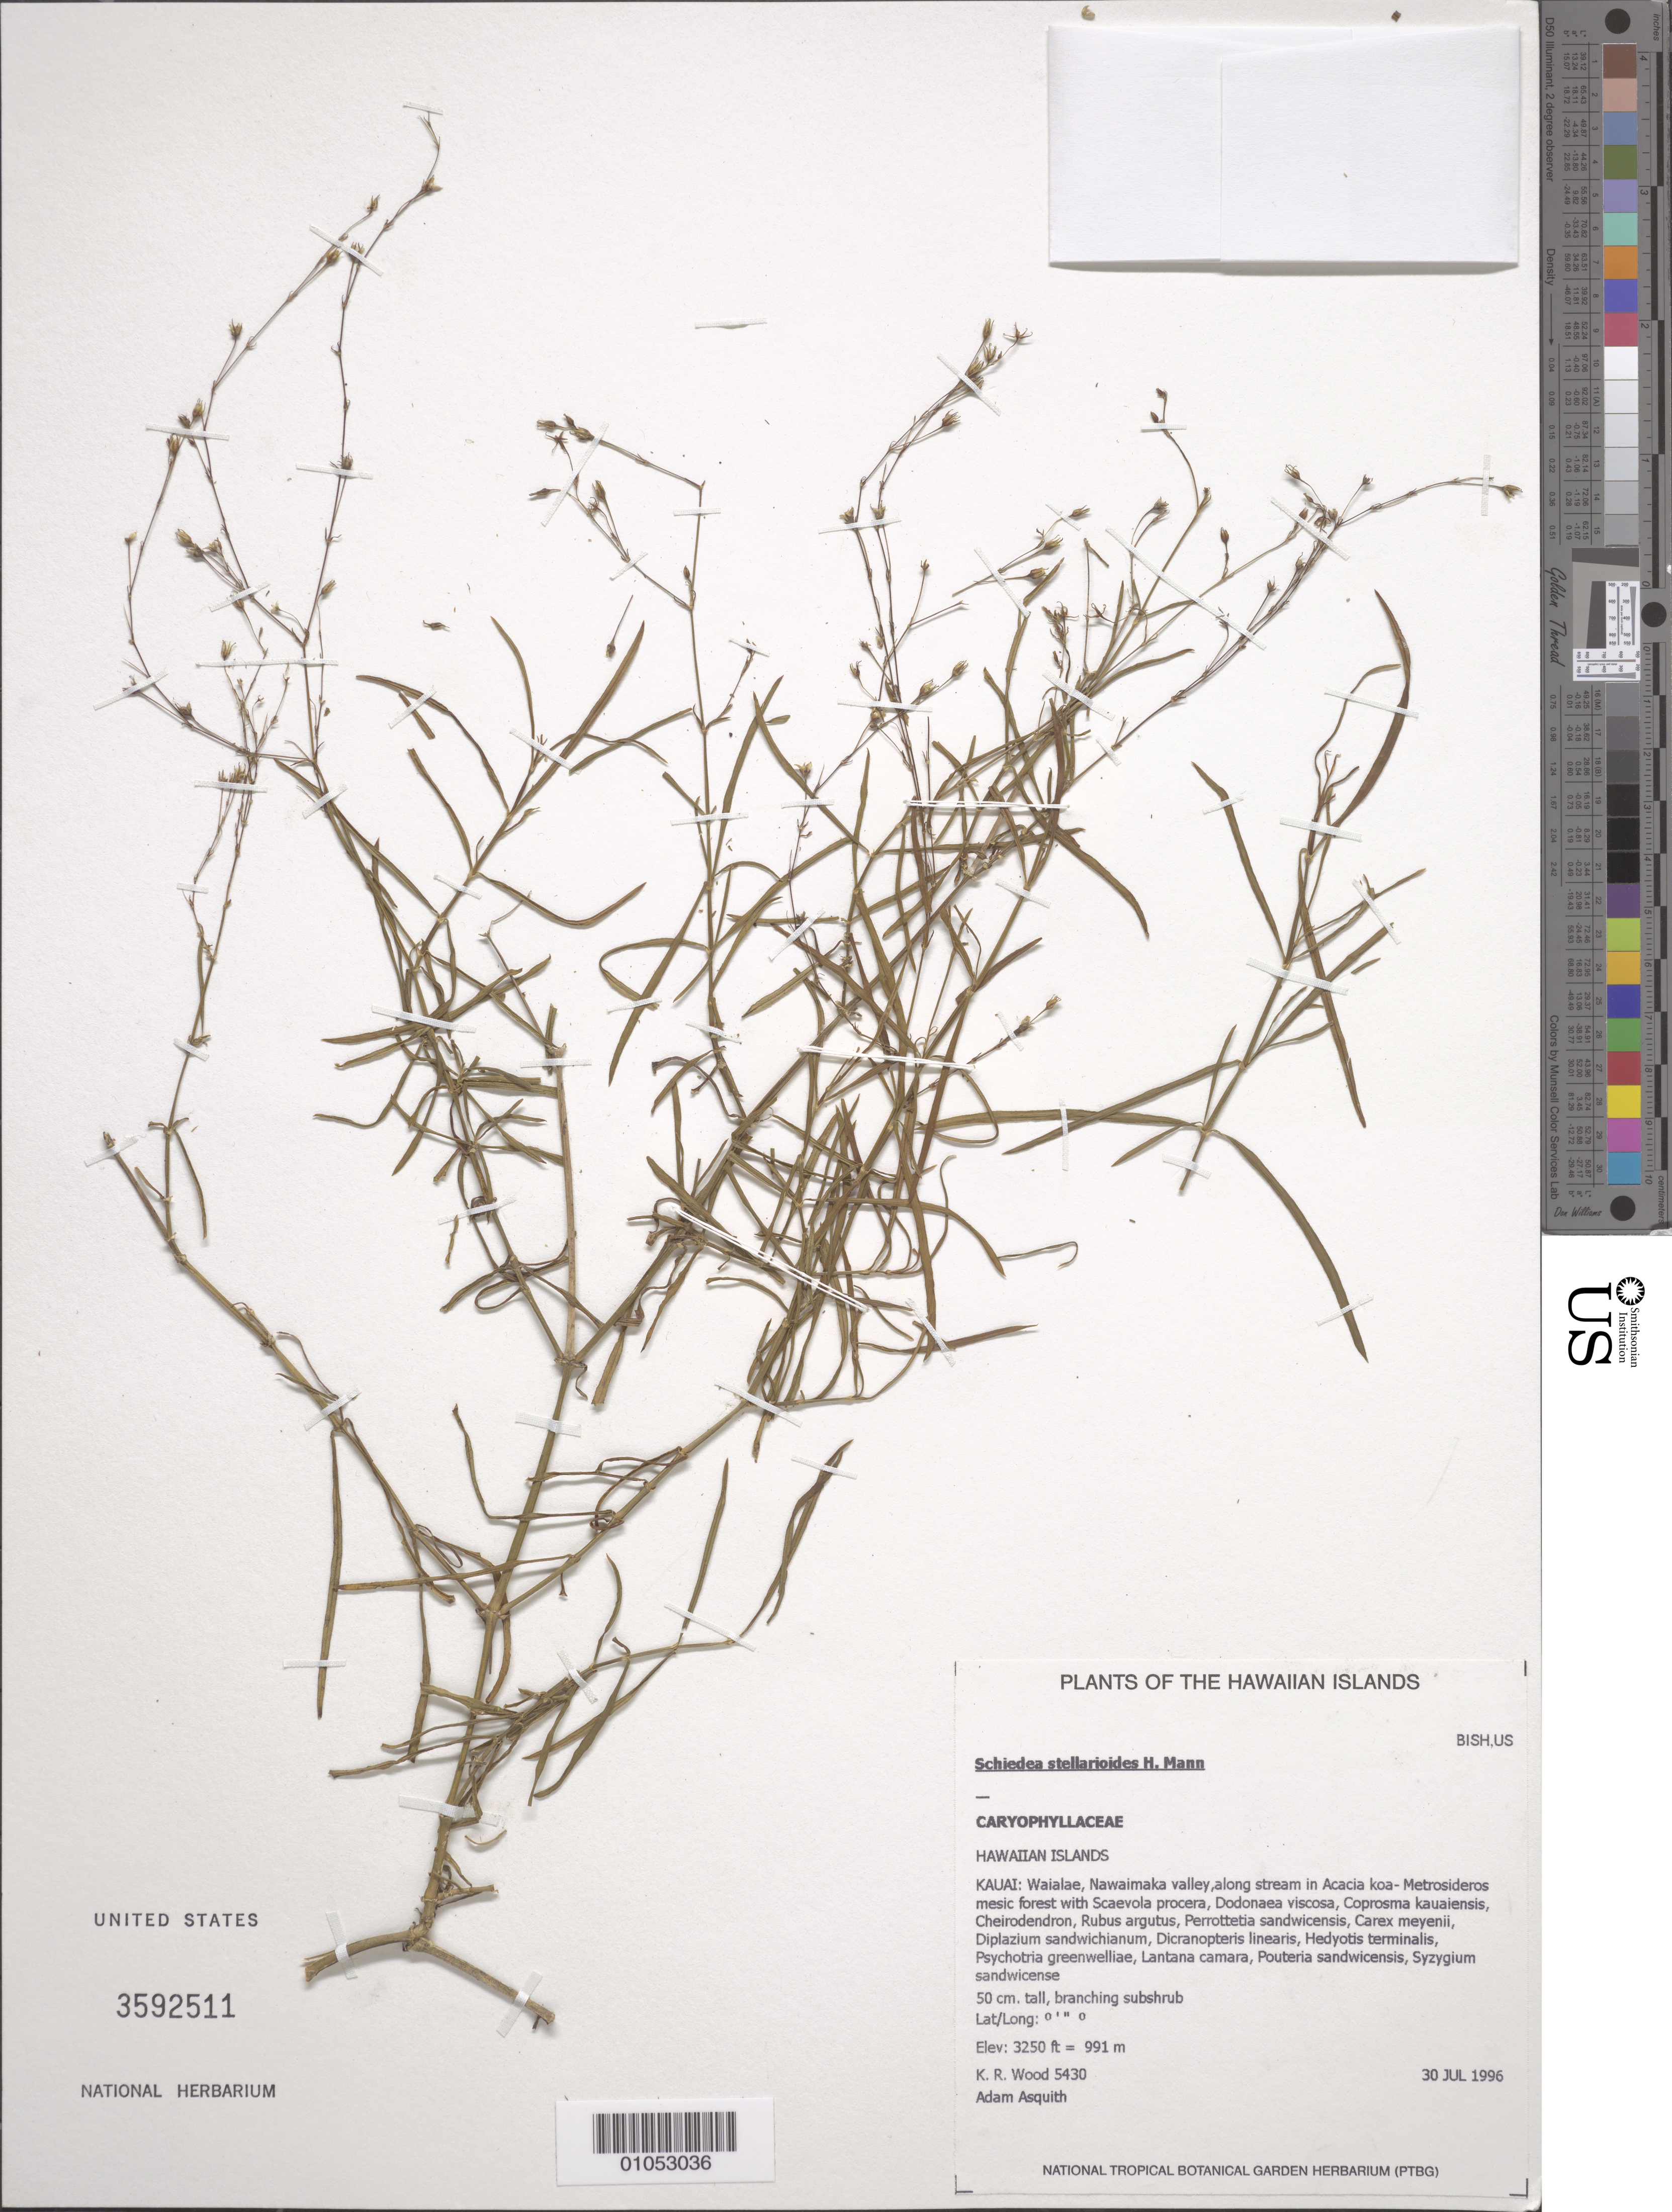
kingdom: Plantae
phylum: Tracheophyta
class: Magnoliopsida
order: Caryophyllales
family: Caryophyllaceae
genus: Schiedea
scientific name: Schiedea stellarioides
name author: H. Mann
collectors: K. R. Wood & A. Asquith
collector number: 5430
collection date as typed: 30 Jul 1996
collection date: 1996-07-30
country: United States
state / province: Hawaii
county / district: Kauai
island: Kaua'i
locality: Waialae, Nawaimaka valley, along stream.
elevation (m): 991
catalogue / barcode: US 3592511